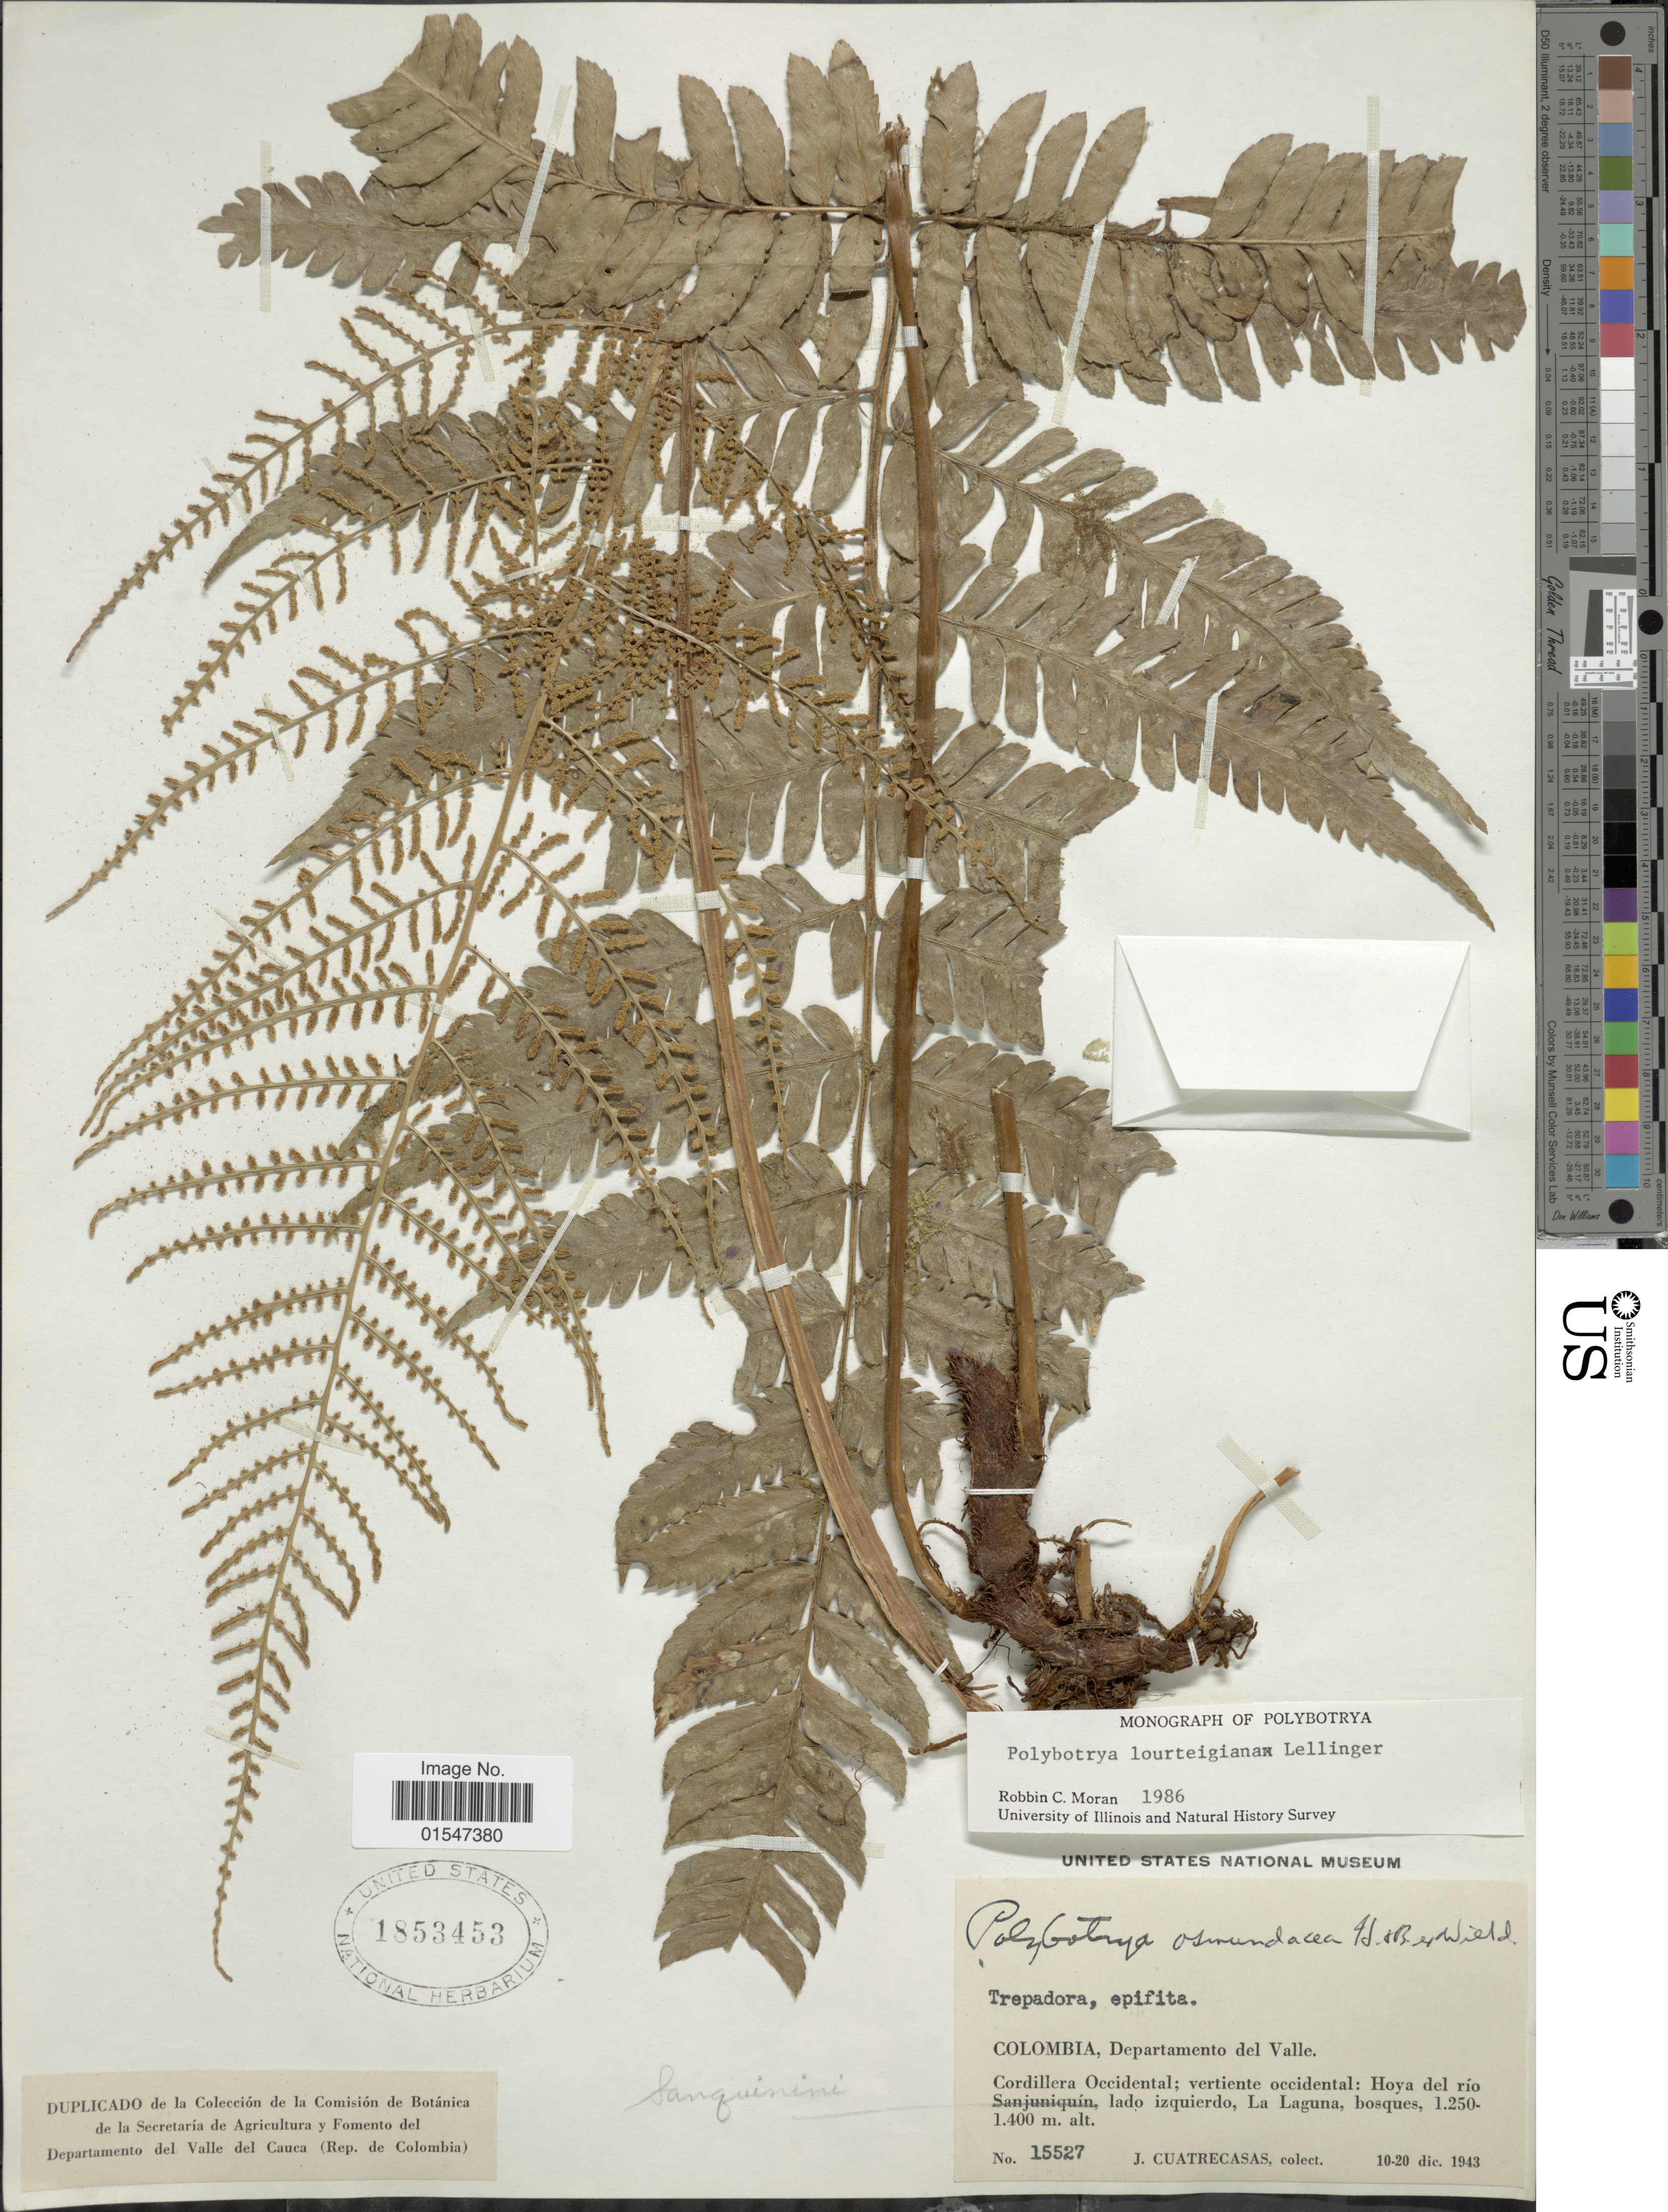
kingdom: Plantae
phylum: Tracheophyta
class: Polypodiopsida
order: Polypodiales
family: Dryopteridaceae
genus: Polybotrya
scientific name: Polybotrya lourteigiana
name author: Lellinger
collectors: J. Cuatrecasas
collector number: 15527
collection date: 1943-12-10/1943-12-20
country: Colombia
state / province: Valle del Cauca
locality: Departamento del Valle, Cordillera Occidentall; vertiente occidental: Hoya del río lado izquierdo, L aLaguna, bosques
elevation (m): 1250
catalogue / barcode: US 1853453